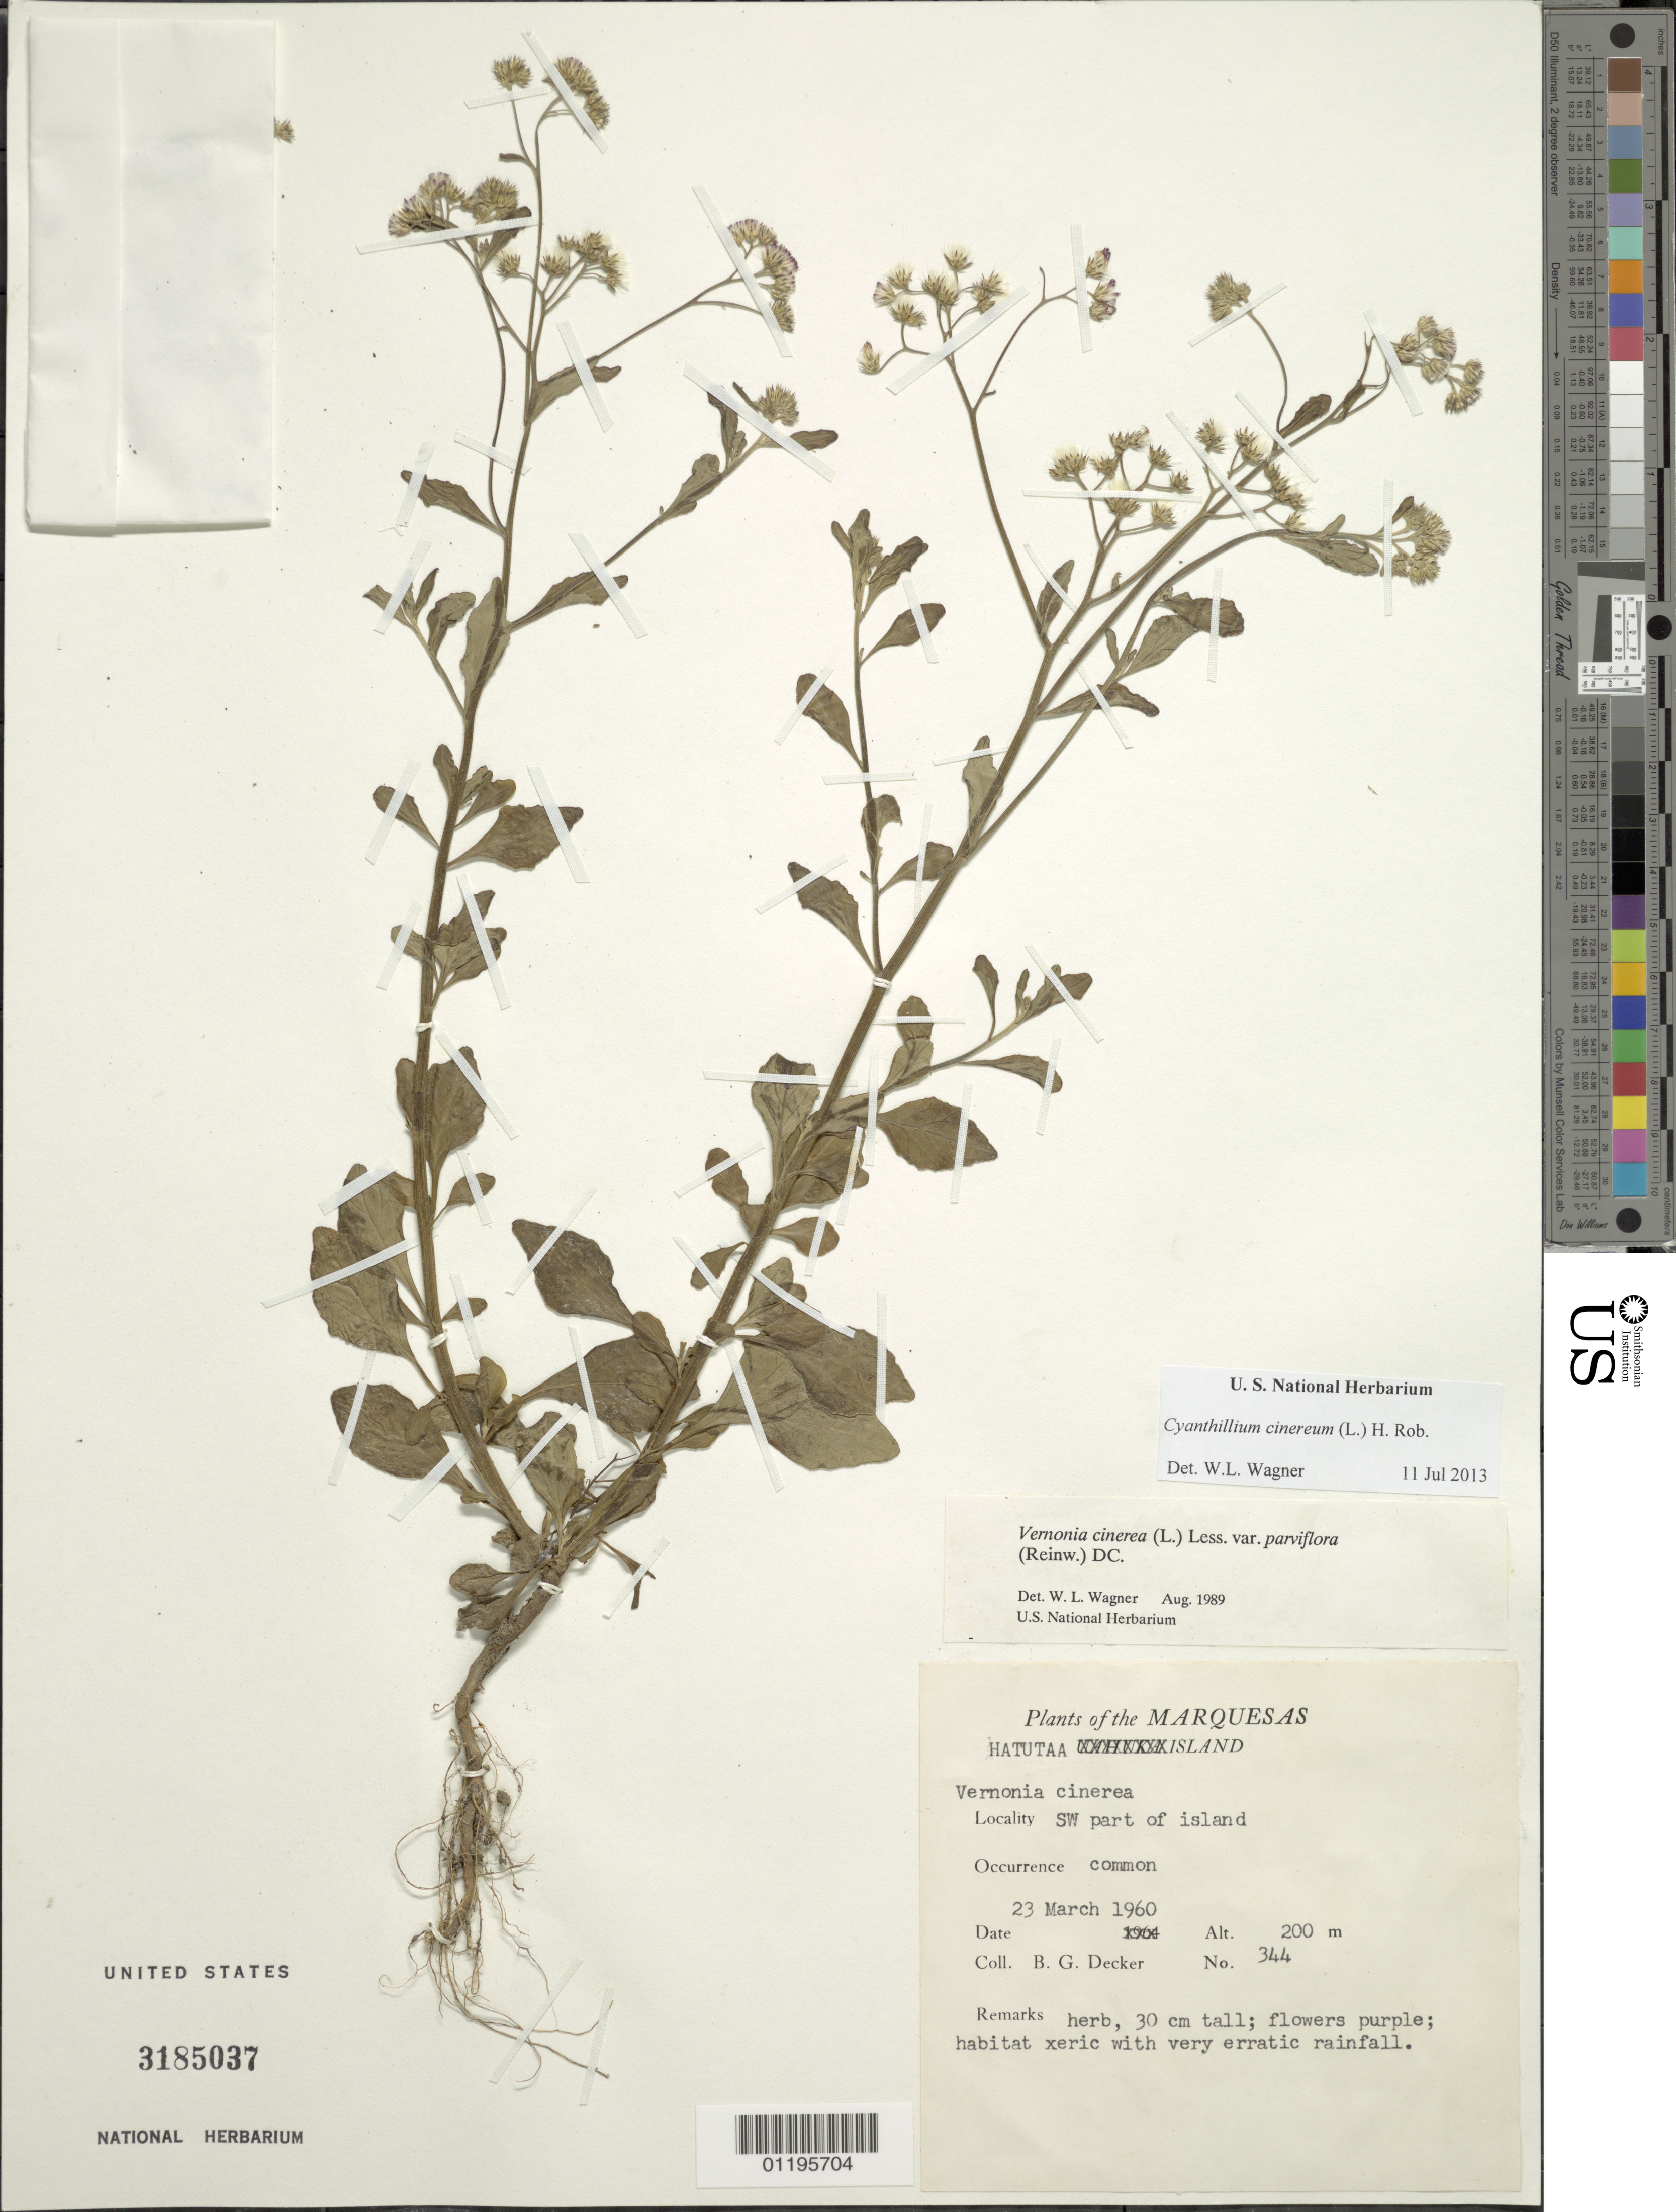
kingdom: Plantae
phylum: Tracheophyta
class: Magnoliopsida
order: Asterales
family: Asteraceae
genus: Cyanthillium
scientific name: Cyanthillium cinereum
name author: (L.) H. Rob.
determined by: Wagner, W. L., (BOT), Smithsonian Institution - National Museum of Natural History (UNITED STATES)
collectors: B. G. Decker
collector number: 344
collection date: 1960-03-23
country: French Polynesia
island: Hatutaa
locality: SW part of island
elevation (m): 200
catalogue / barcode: US 3185037